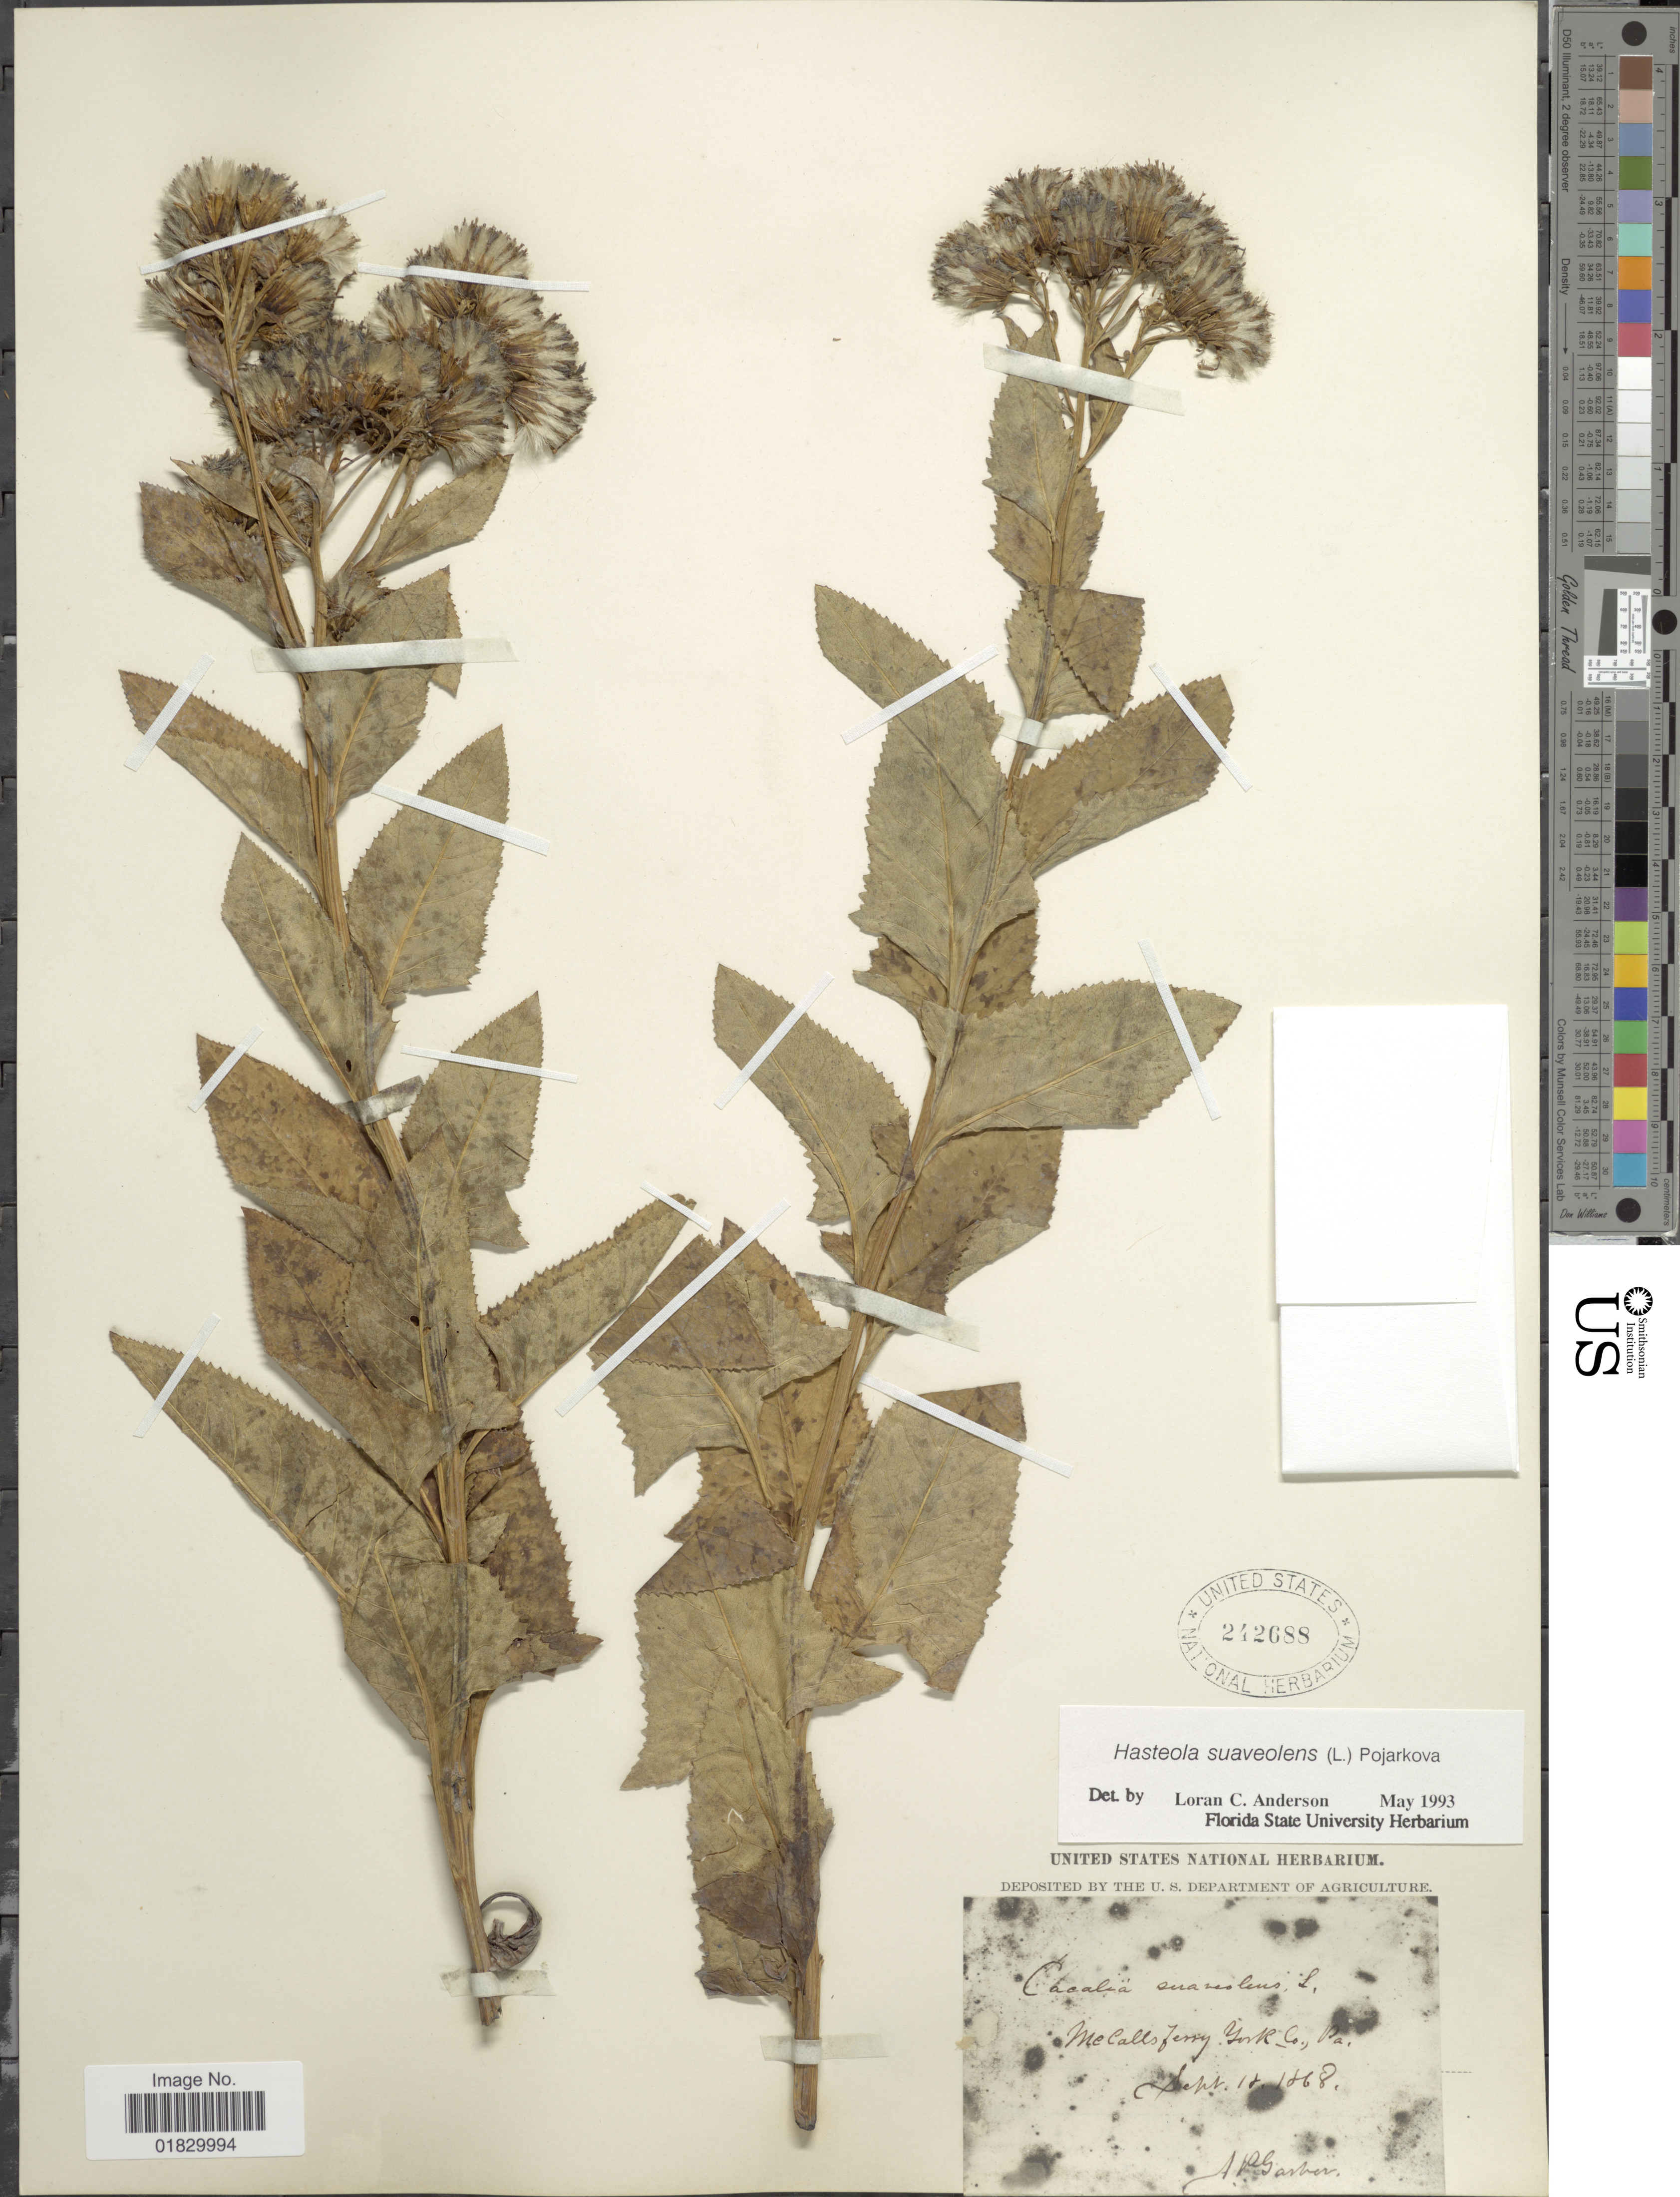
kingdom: Plantae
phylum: Tracheophyta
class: Magnoliopsida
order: Asterales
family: Asteraceae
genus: Hasteola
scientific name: Hasteola suaveolens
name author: (L.) Pojark.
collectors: A. P. Garber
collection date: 1868-09-18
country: United States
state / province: Pennsylvania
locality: McCalls Jerry York Co., Pa.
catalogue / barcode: US 242688